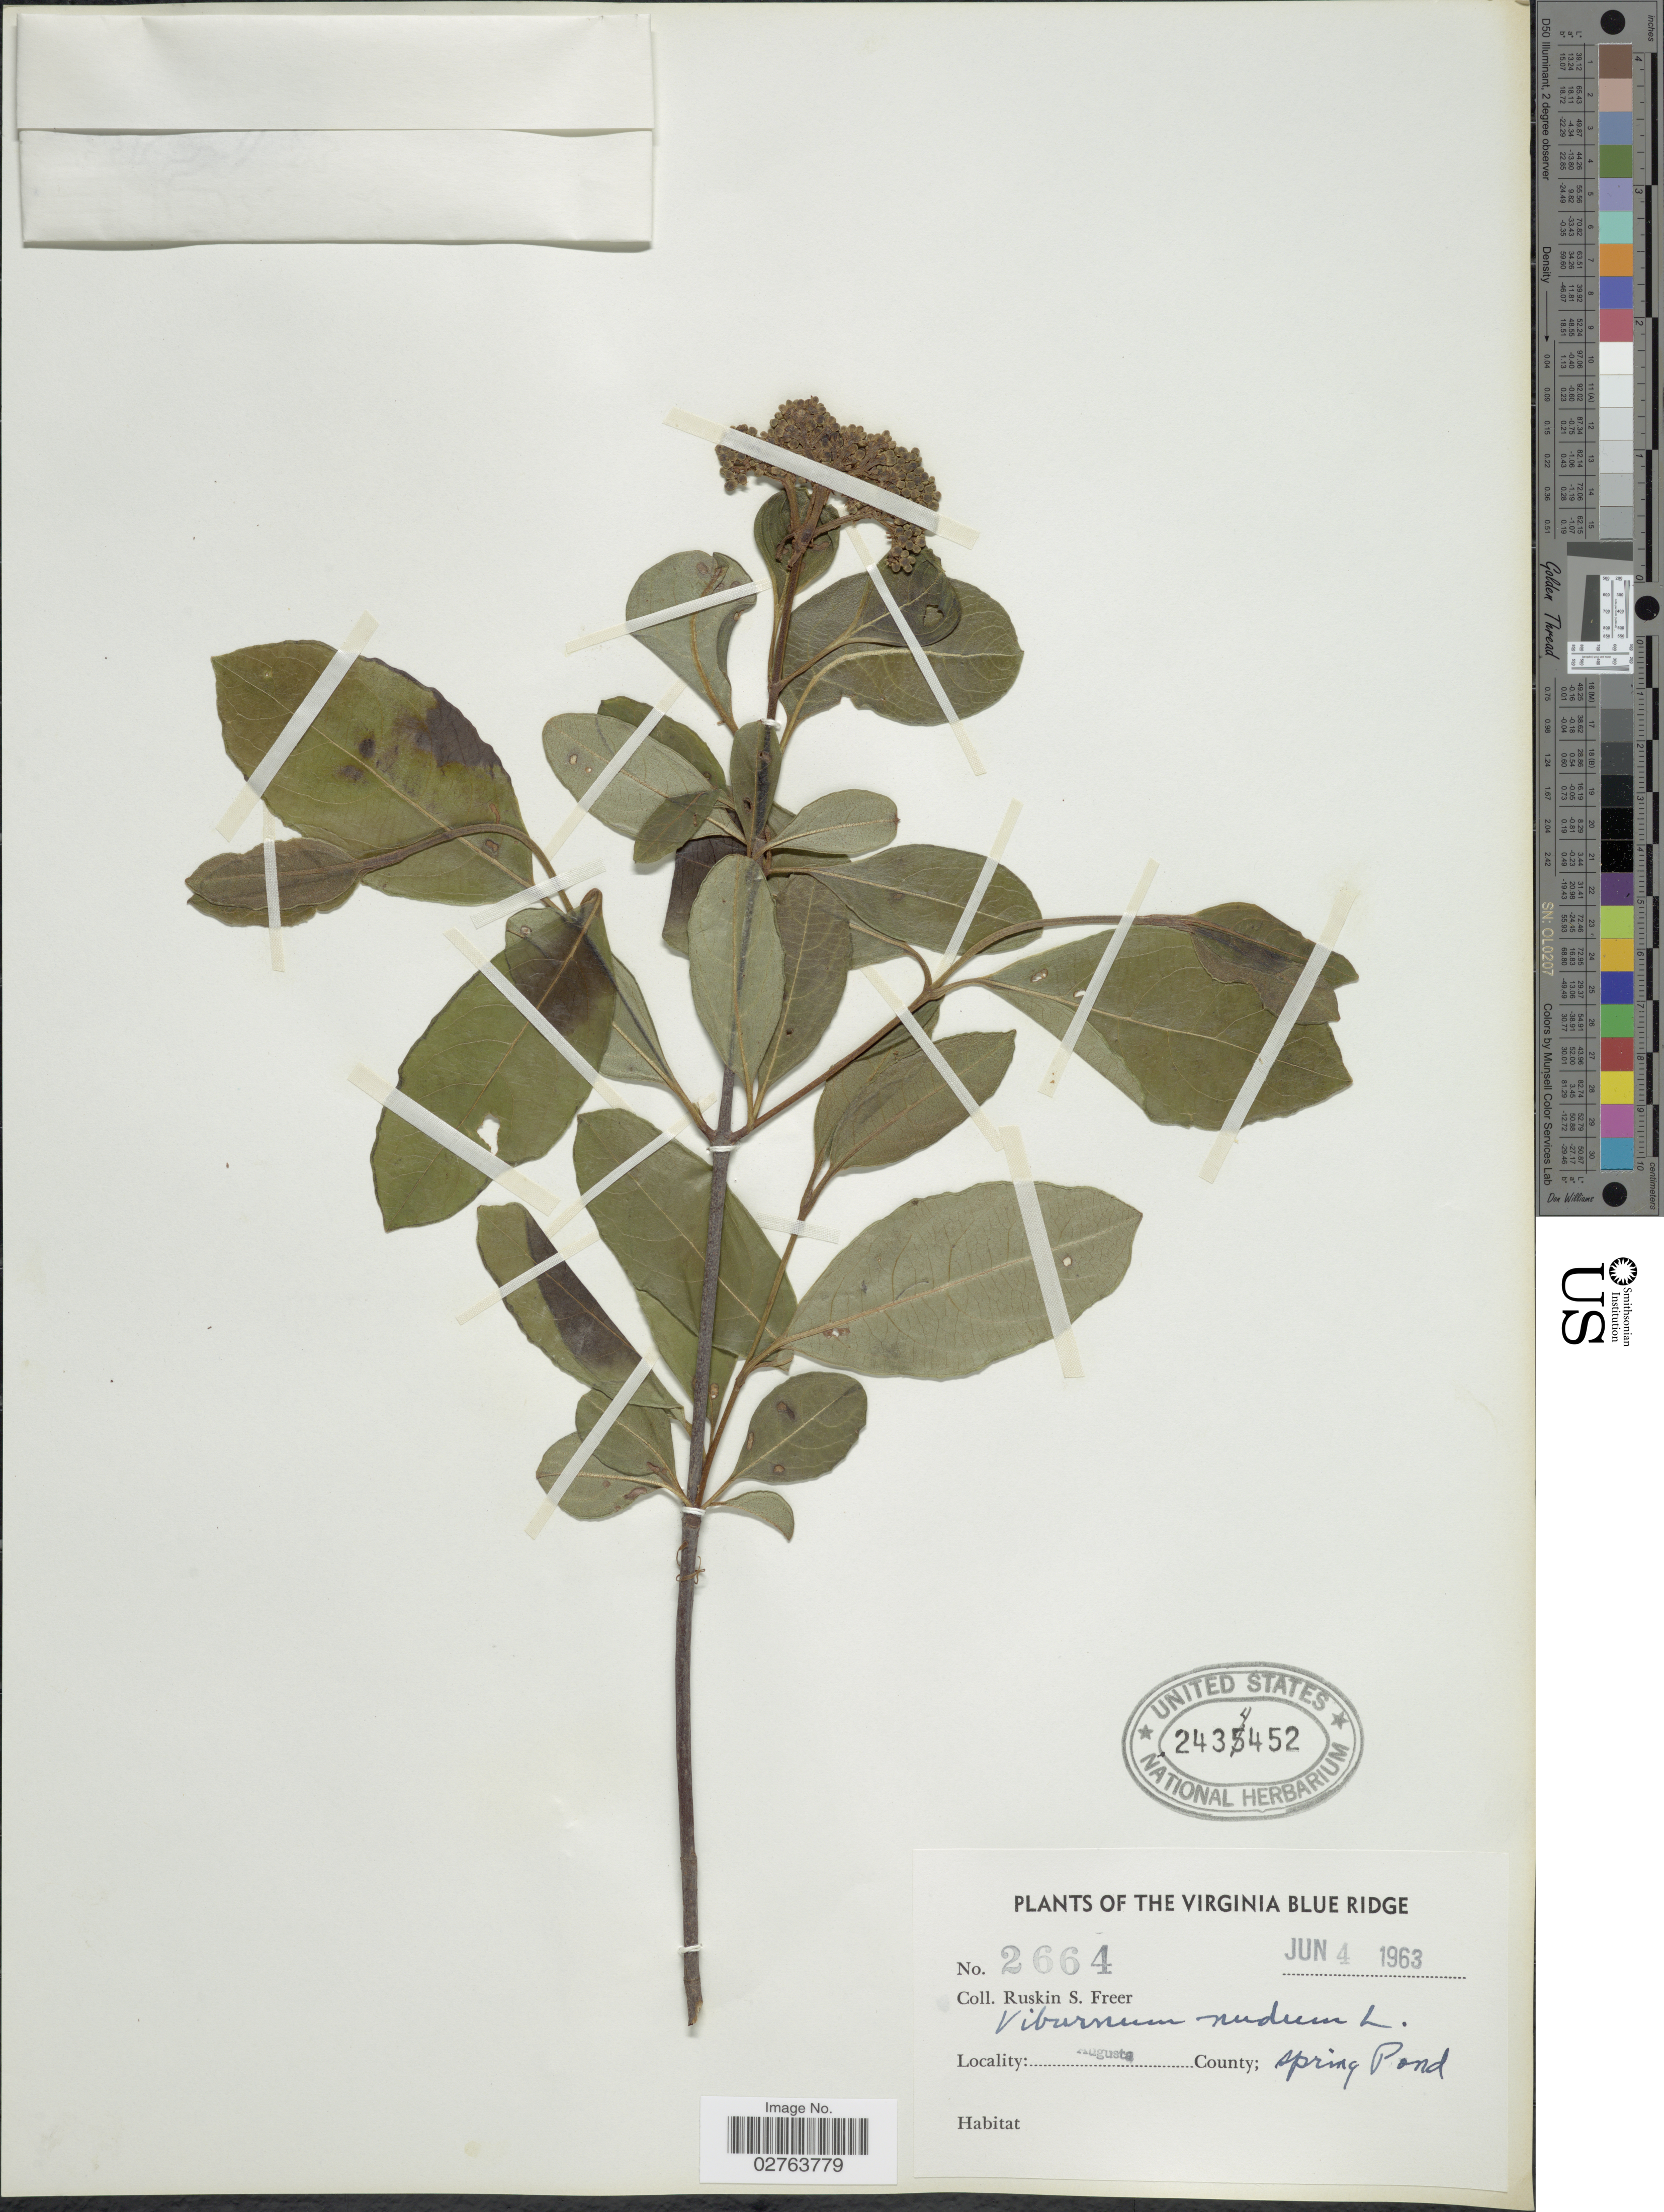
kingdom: Plantae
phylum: Tracheophyta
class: Magnoliopsida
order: Dipsacales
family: Viburnaceae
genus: Viburnum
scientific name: Viburnum nudum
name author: L.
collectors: R. Freer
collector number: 2664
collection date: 1963-06-04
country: United States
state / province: Virginia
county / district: Augusta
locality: The Virginia Blue Ridge. Augusta County; Spring Pond.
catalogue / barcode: US 2434452